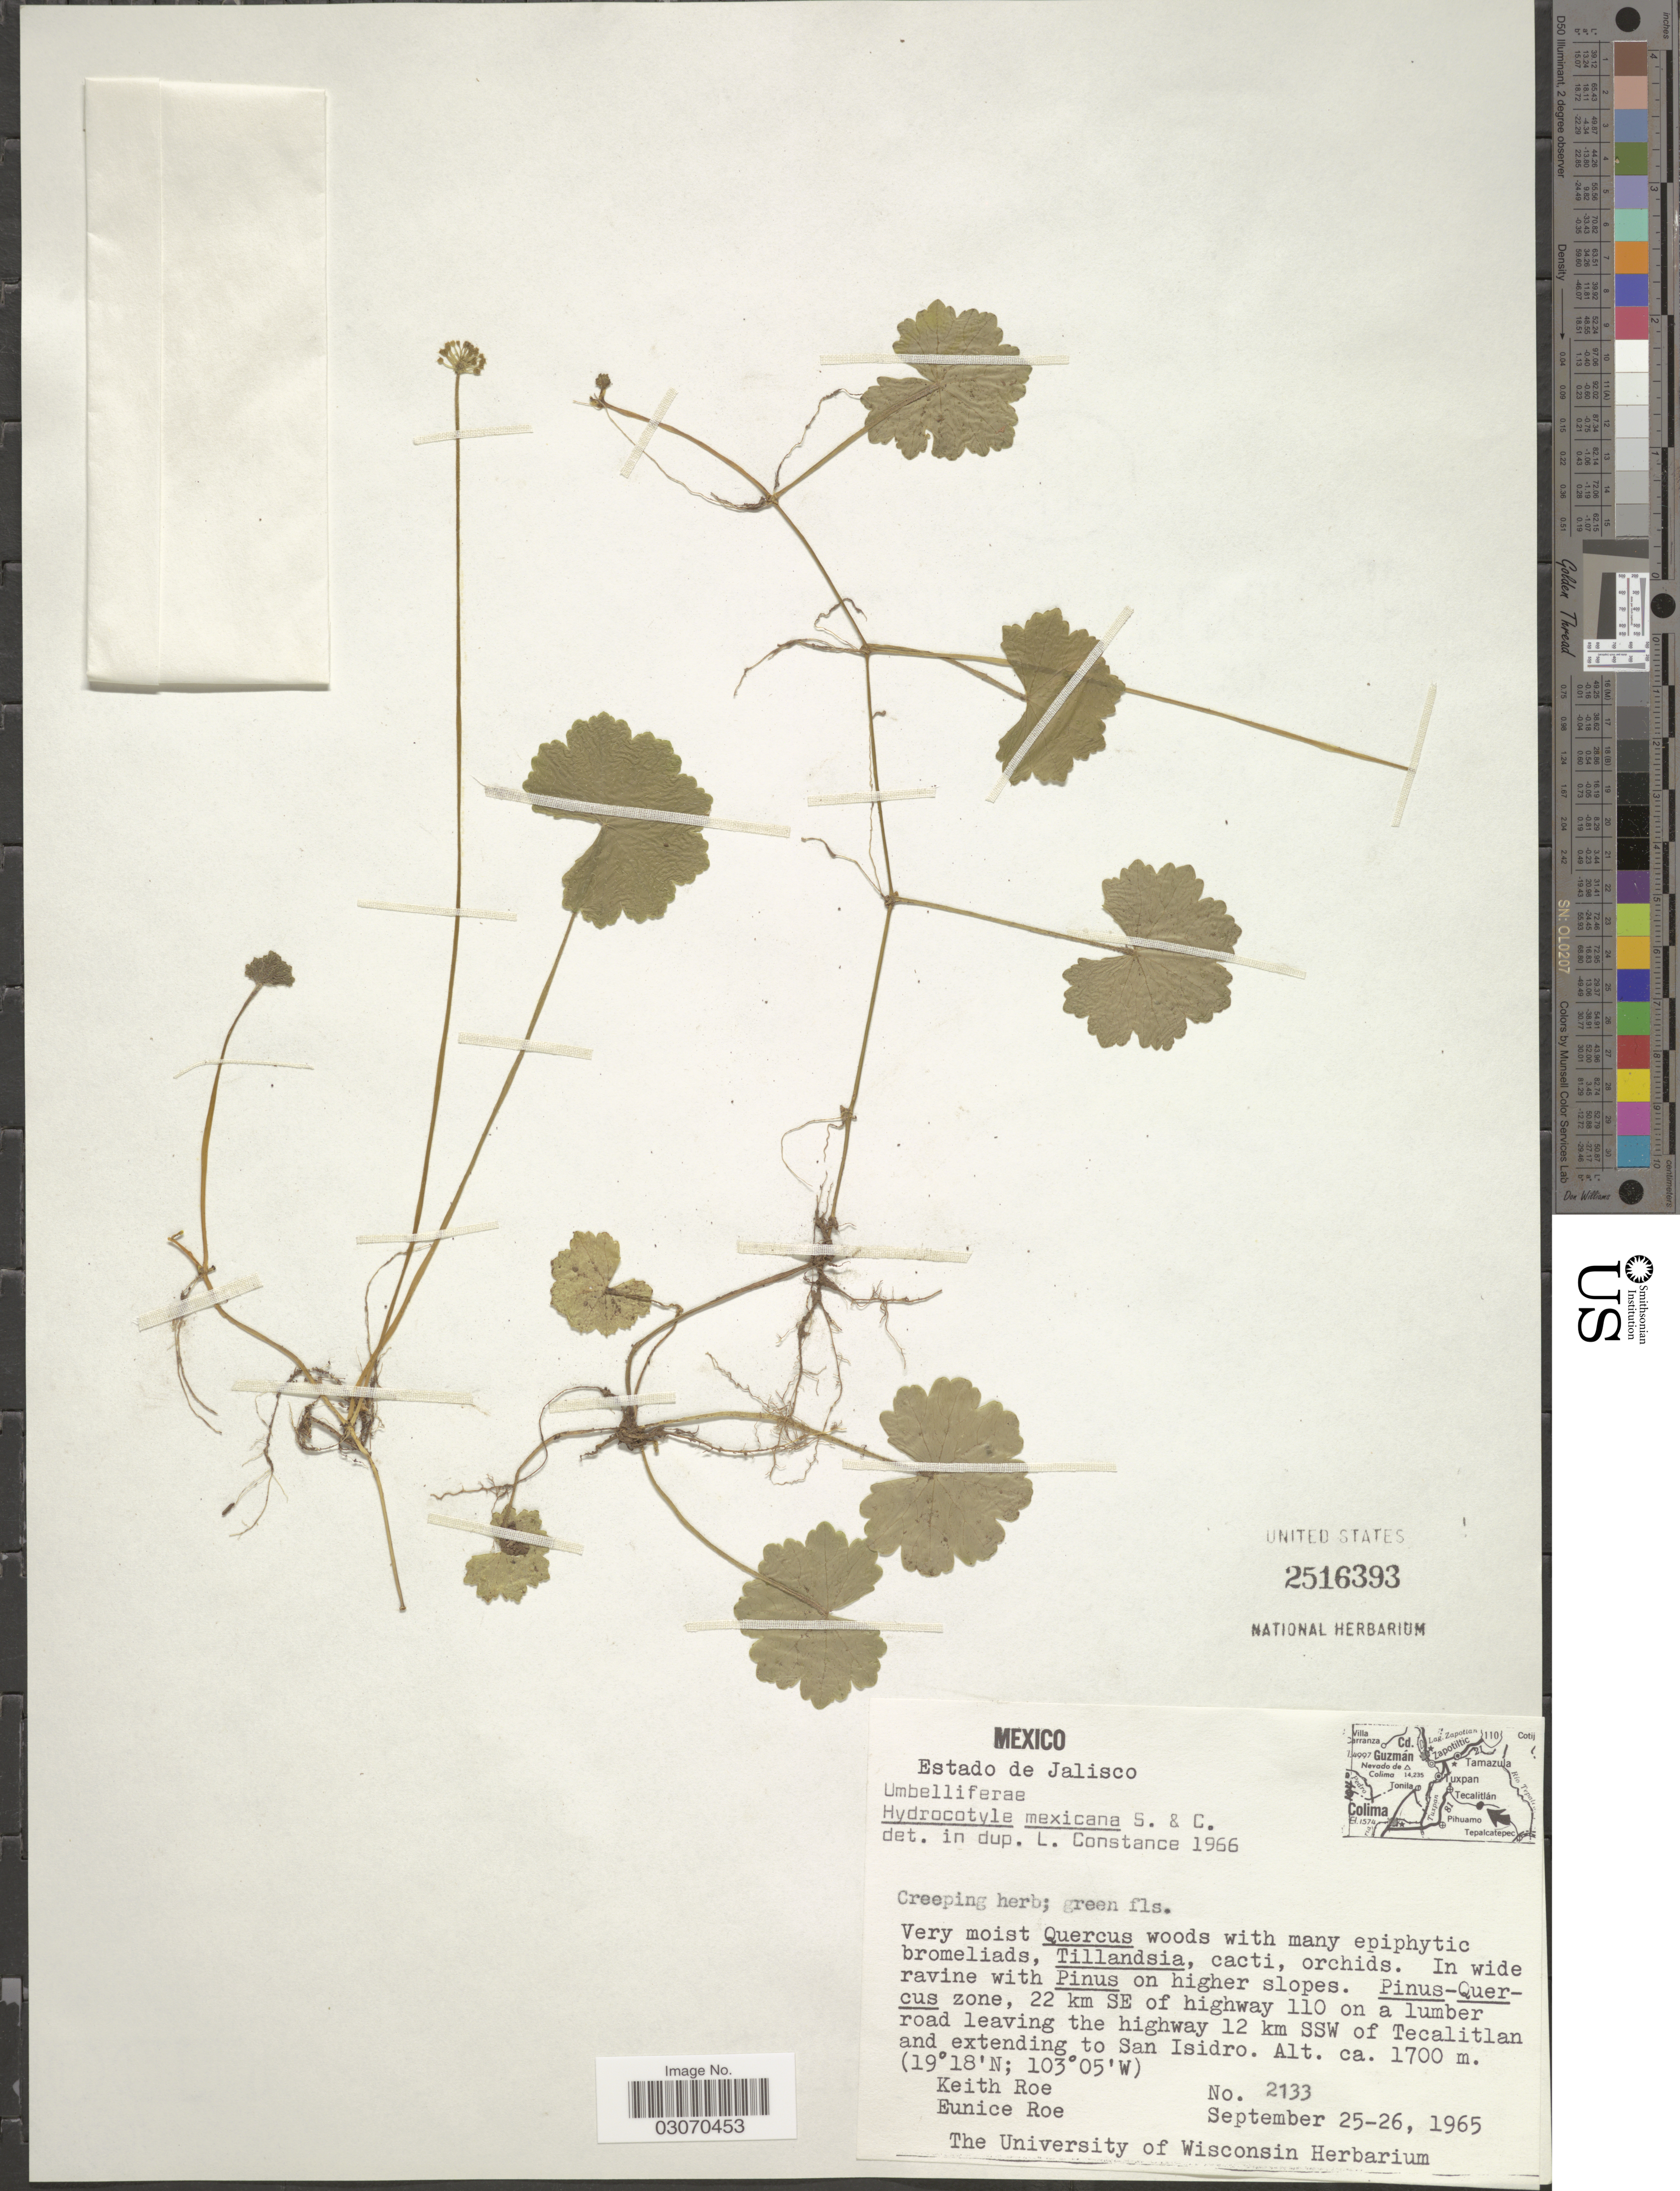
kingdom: Plantae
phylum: Tracheophyta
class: Magnoliopsida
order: Apiales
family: Araliaceae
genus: Hydrocotyle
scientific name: Hydrocotyle mexicana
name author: Schltdl. & Cham.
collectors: K. E. Roe & E. Roe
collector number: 2133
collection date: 1965-09-25/1965-09-26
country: Mexico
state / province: Jalisco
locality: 22 km SE of highway 110 on a lumber road leaving the highway 12 km SSW of Tecalitlan and extending to San Isidro.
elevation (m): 1700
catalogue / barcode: US 2516393